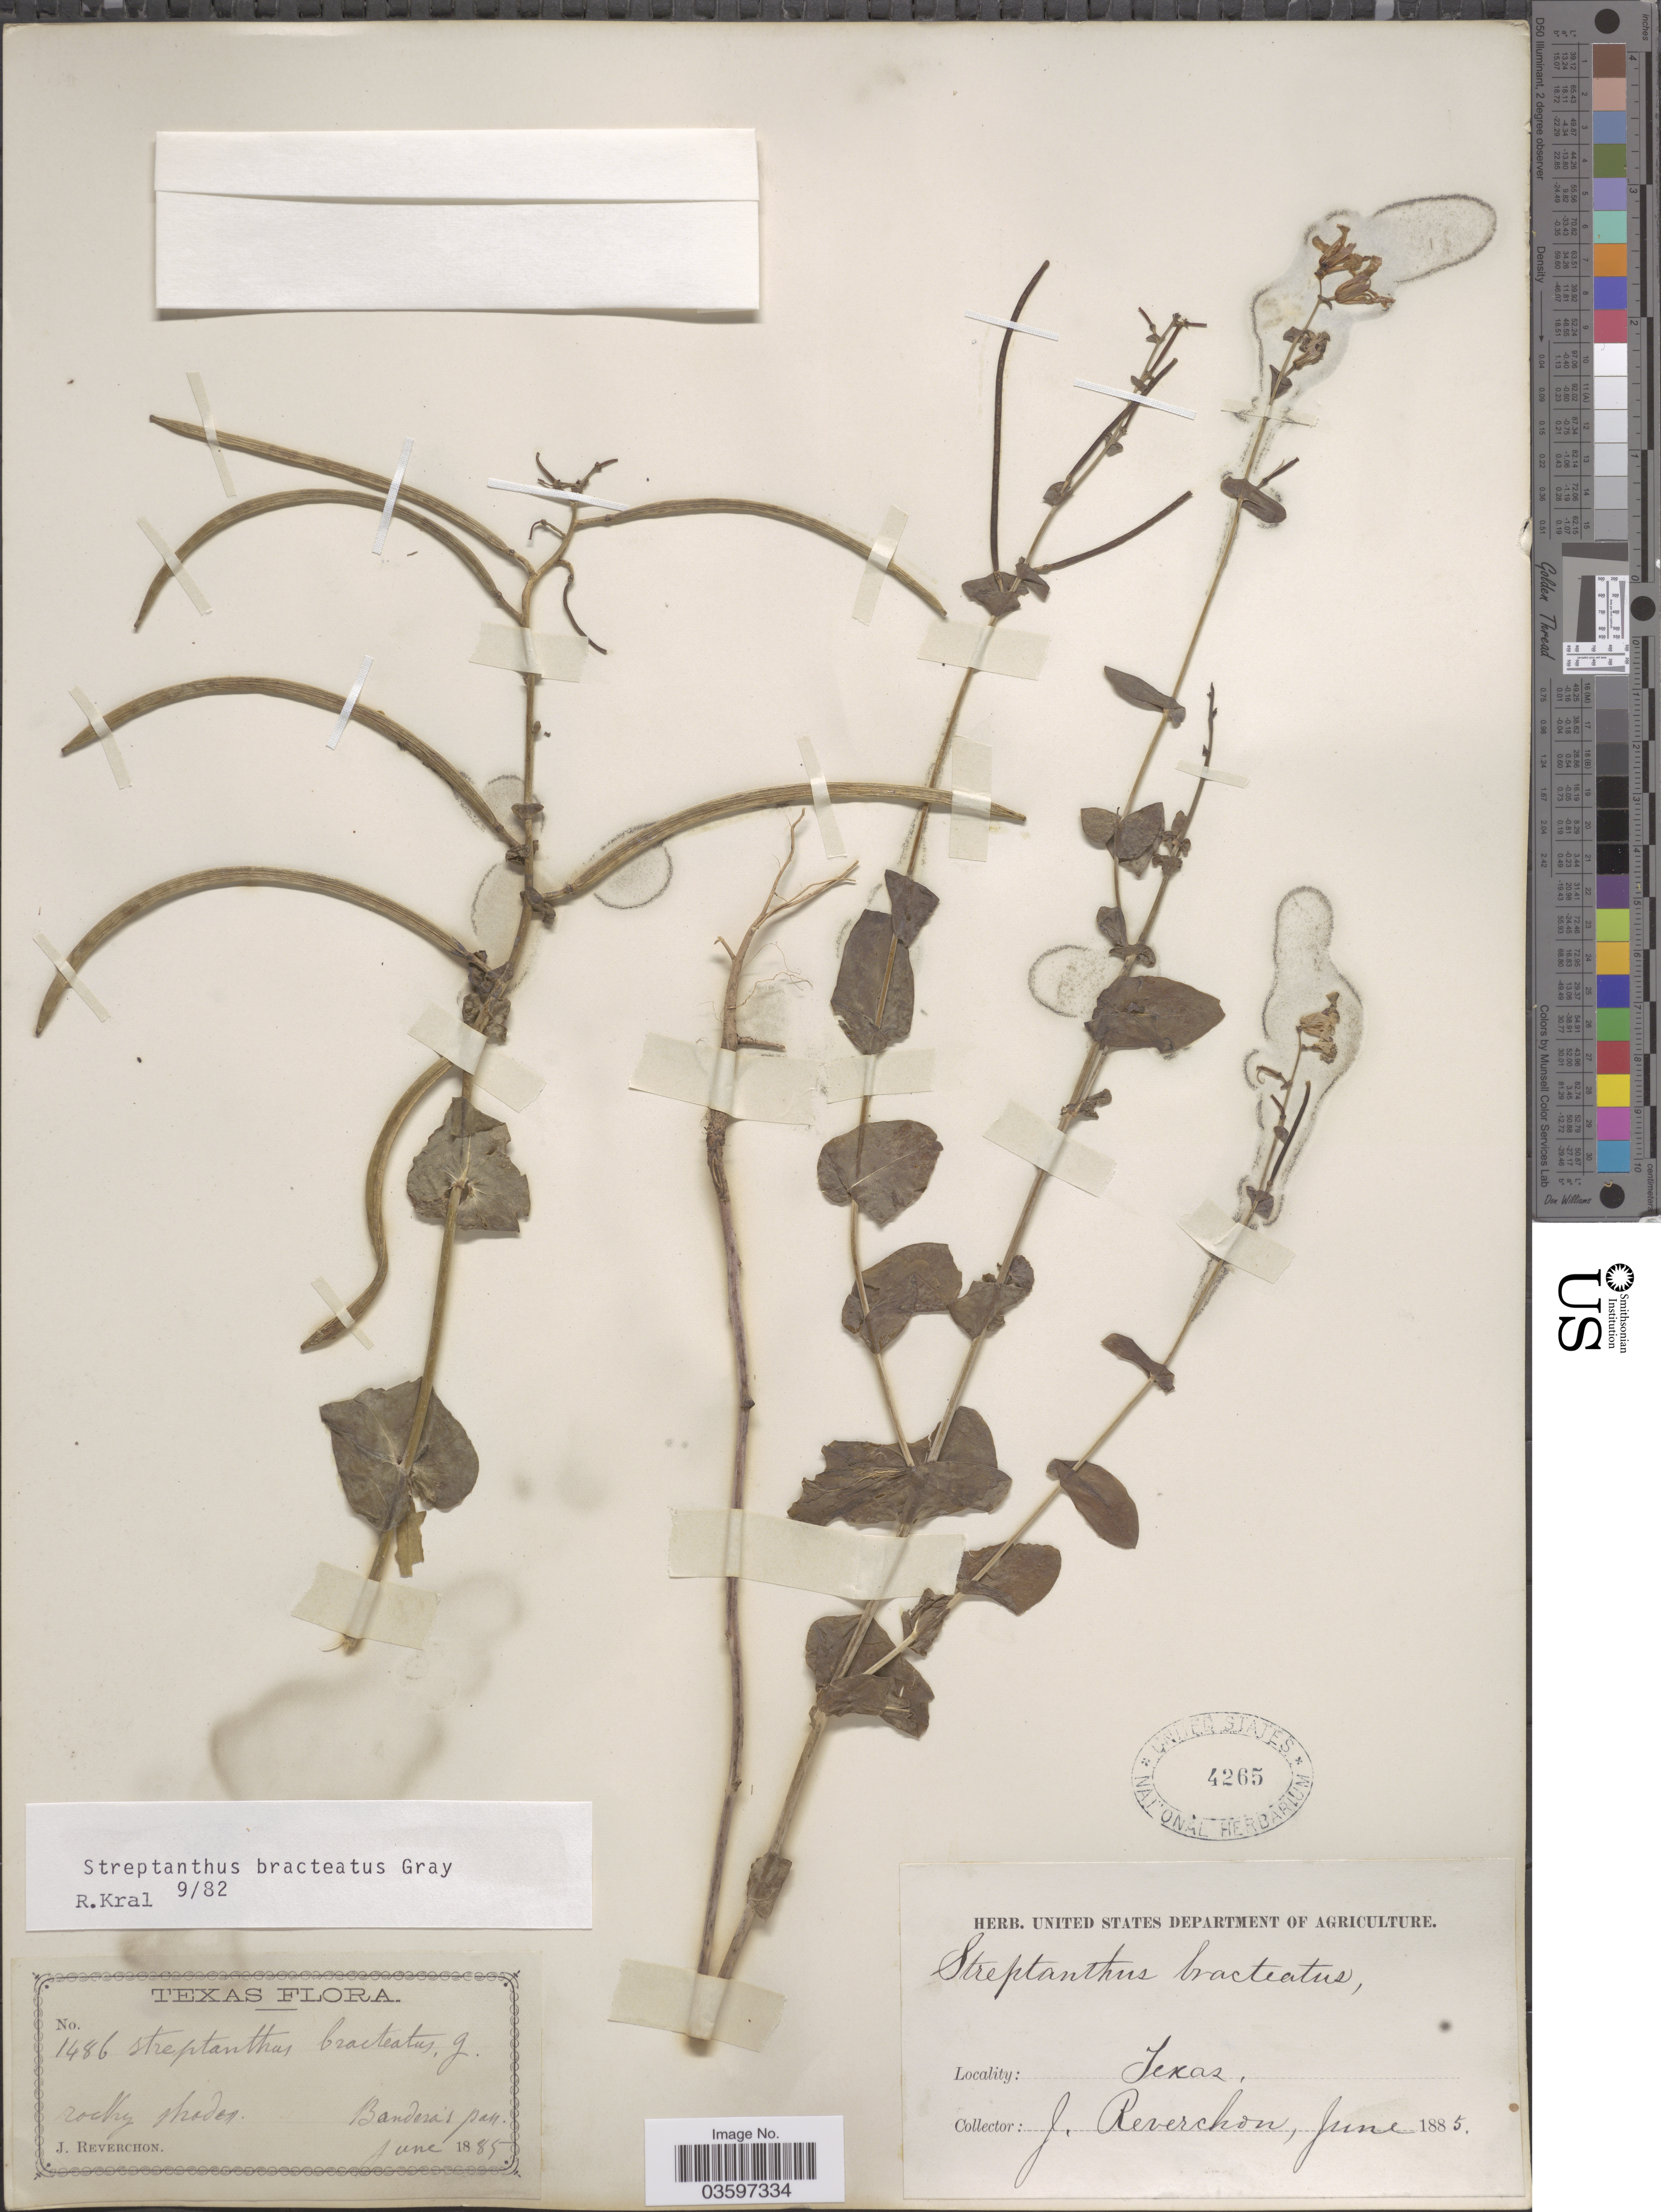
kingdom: Plantae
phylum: Tracheophyta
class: Magnoliopsida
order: Brassicales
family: Brassicaceae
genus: Streptanthus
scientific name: Streptanthus bracteatus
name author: A. Gray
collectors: J. Reverchon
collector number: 1486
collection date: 1885-06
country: United States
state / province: Texas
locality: Bandera's pass.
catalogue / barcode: US 4265